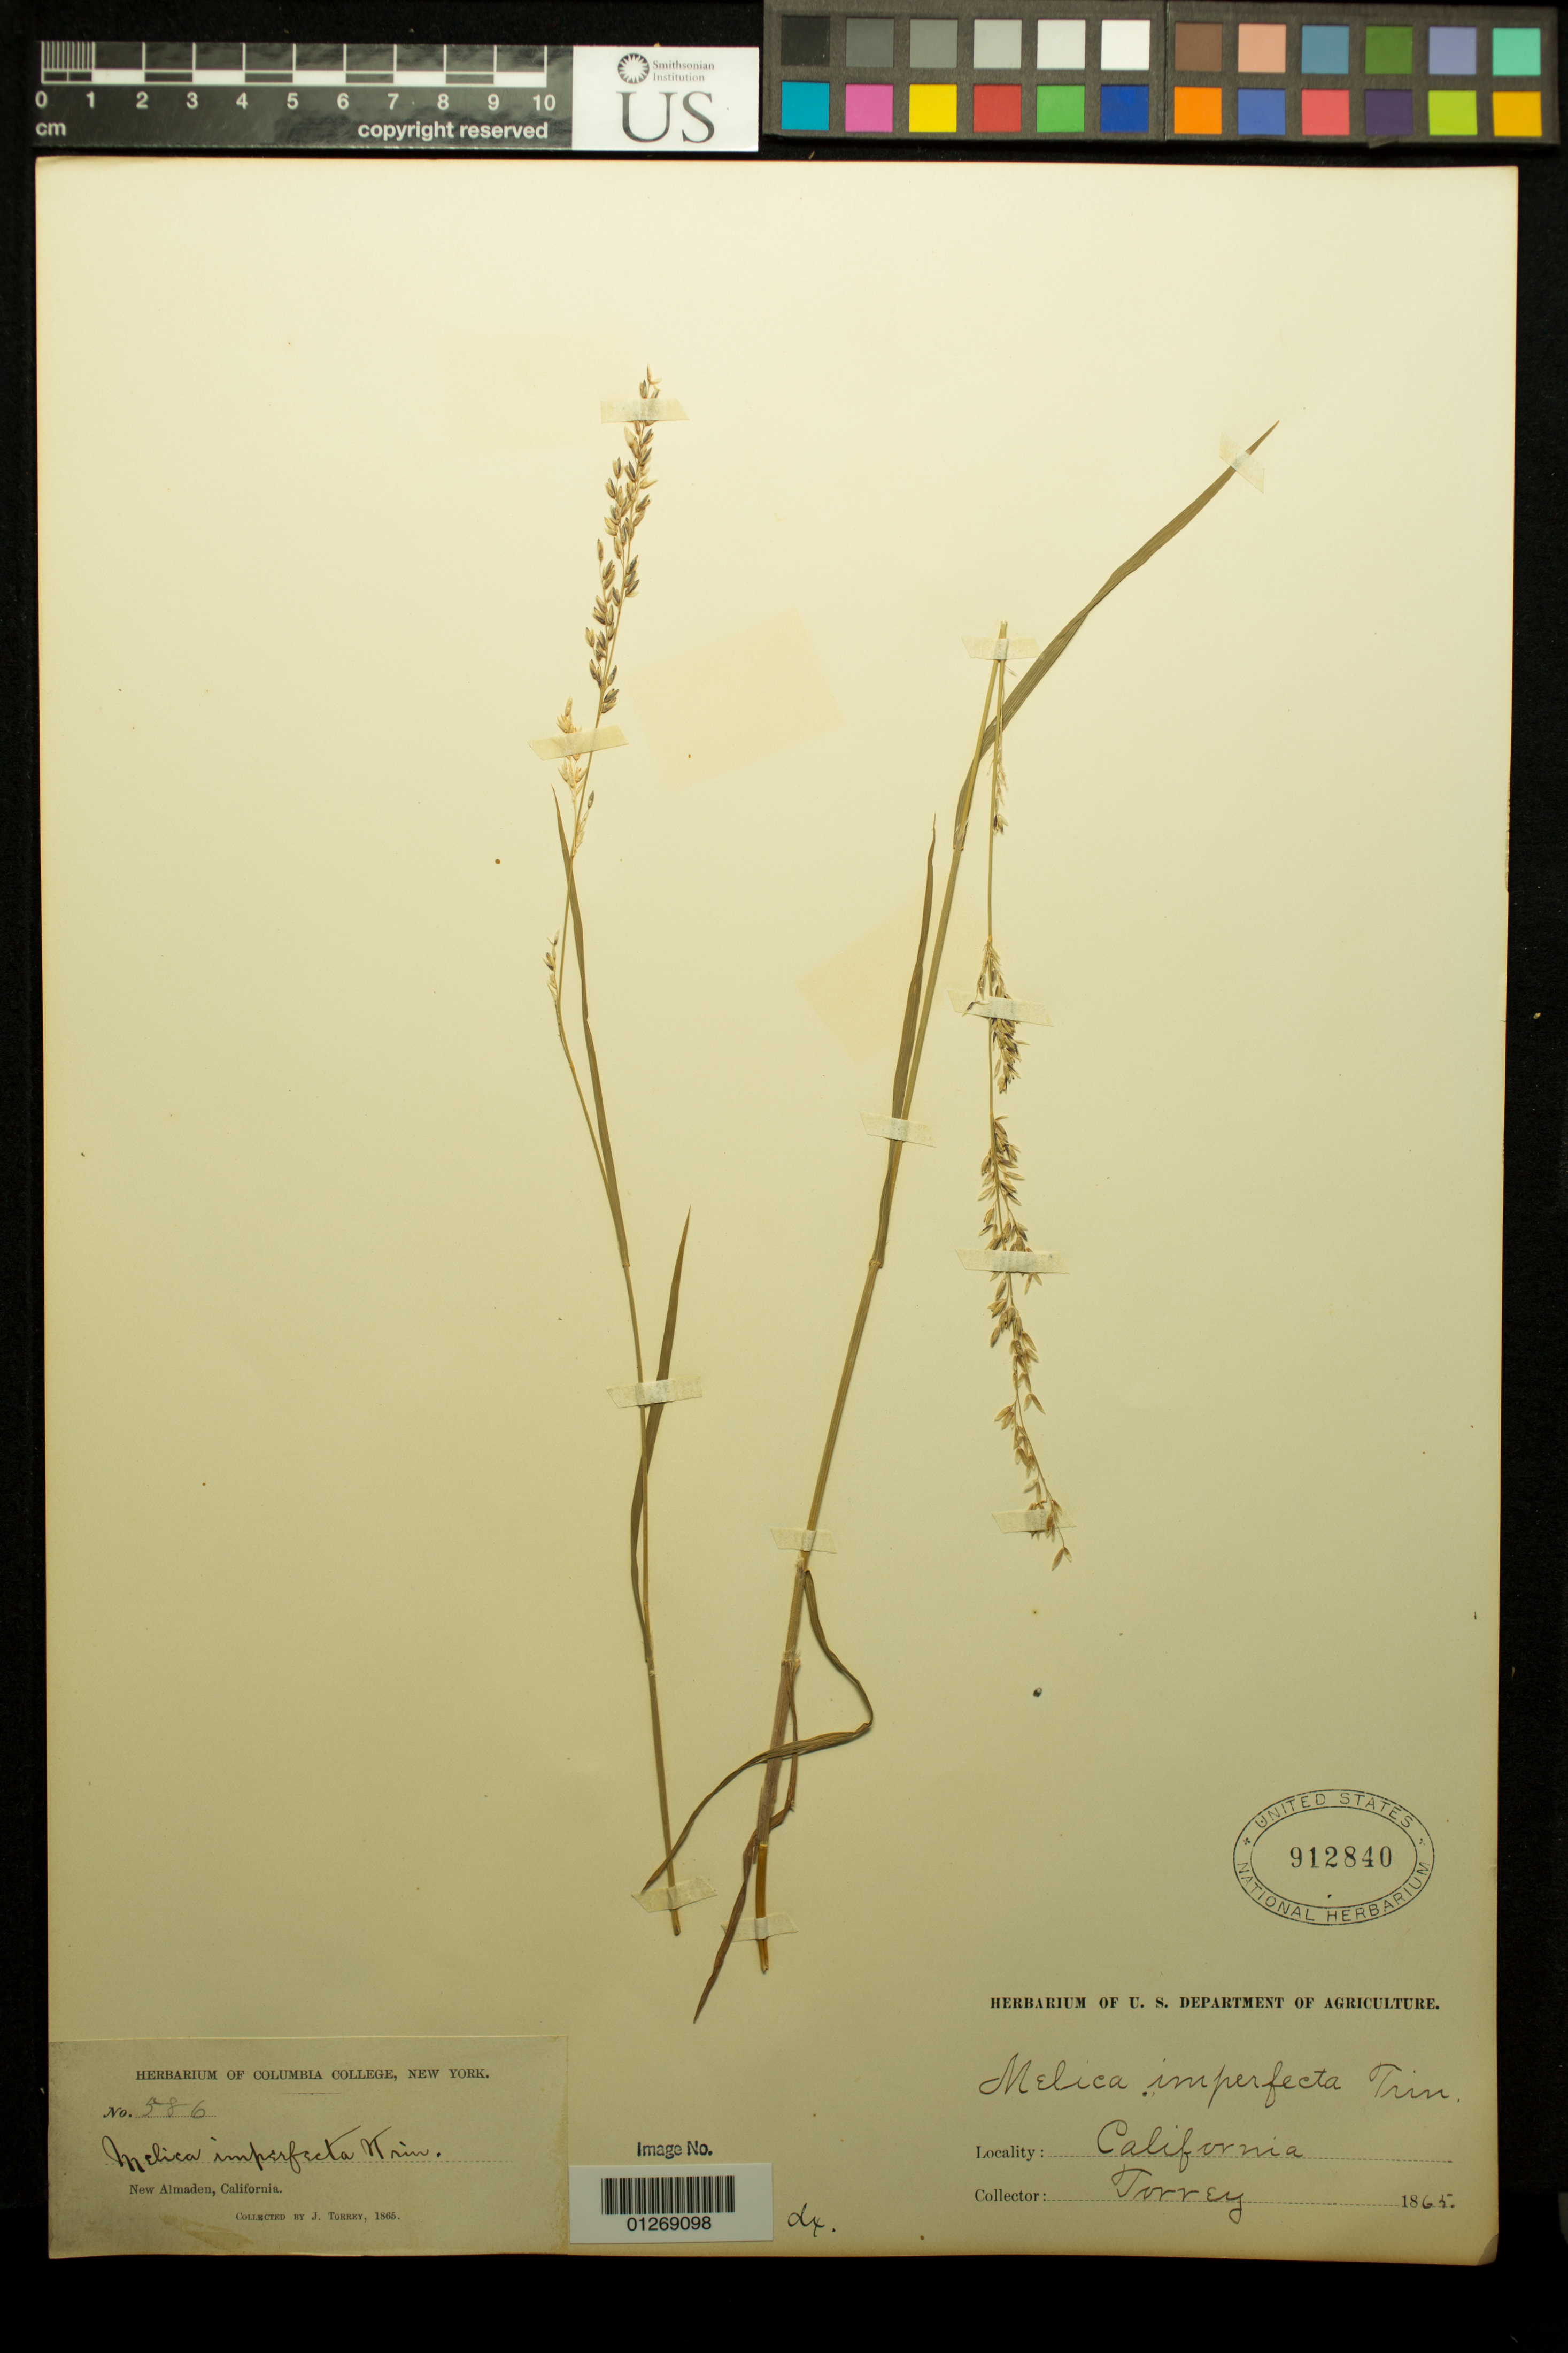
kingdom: Plantae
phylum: Tracheophyta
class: Liliopsida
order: Poales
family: Poaceae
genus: Melica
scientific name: Melica torreyana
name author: Scribn.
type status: Possible Type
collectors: J. Torrey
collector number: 586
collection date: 1865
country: United States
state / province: California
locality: New Almaden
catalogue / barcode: US 912840